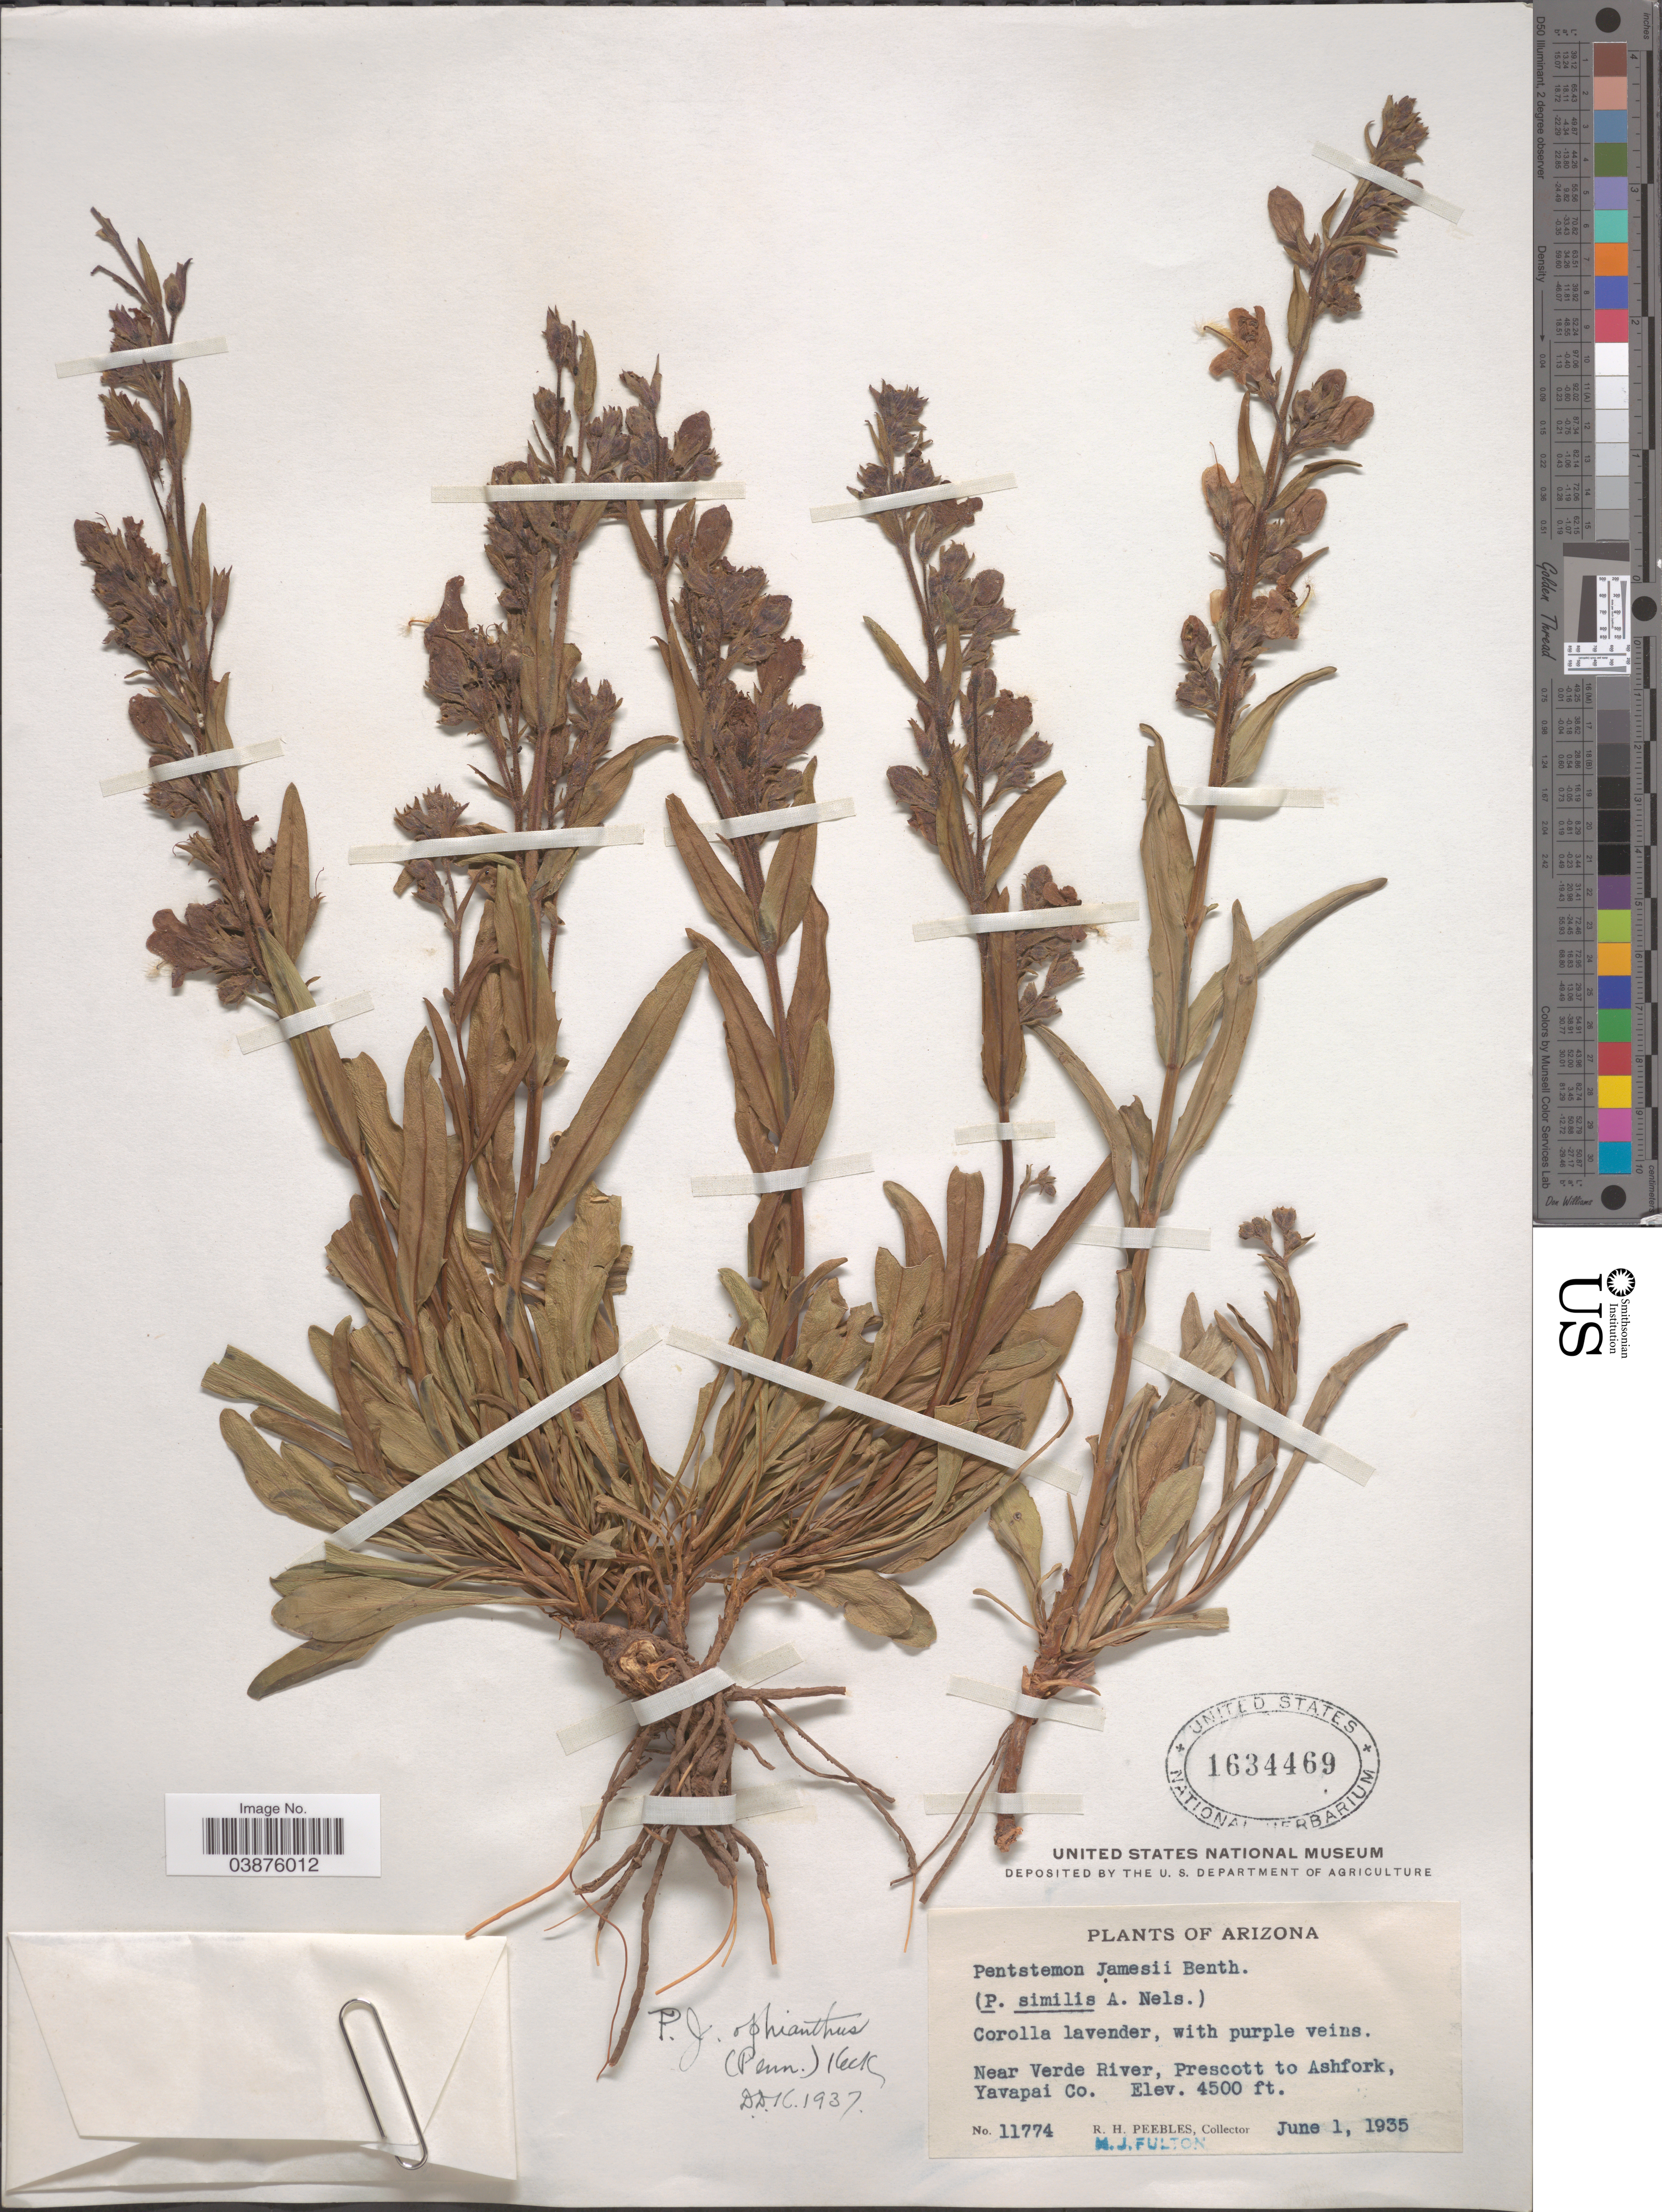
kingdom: Plantae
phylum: Tracheophyta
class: Magnoliopsida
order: Lamiales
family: Plantaginaceae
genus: Penstemon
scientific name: Penstemon jamesii subsp. ophianthus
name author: (Pennell) D.D. Keck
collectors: R. H. Peebles & H. Fulton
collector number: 11774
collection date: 1935-06-01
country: United States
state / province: Arizona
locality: Near Verde River, Prescott to Ashfork, Yavapai Co.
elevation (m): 1372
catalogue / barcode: US 1634469